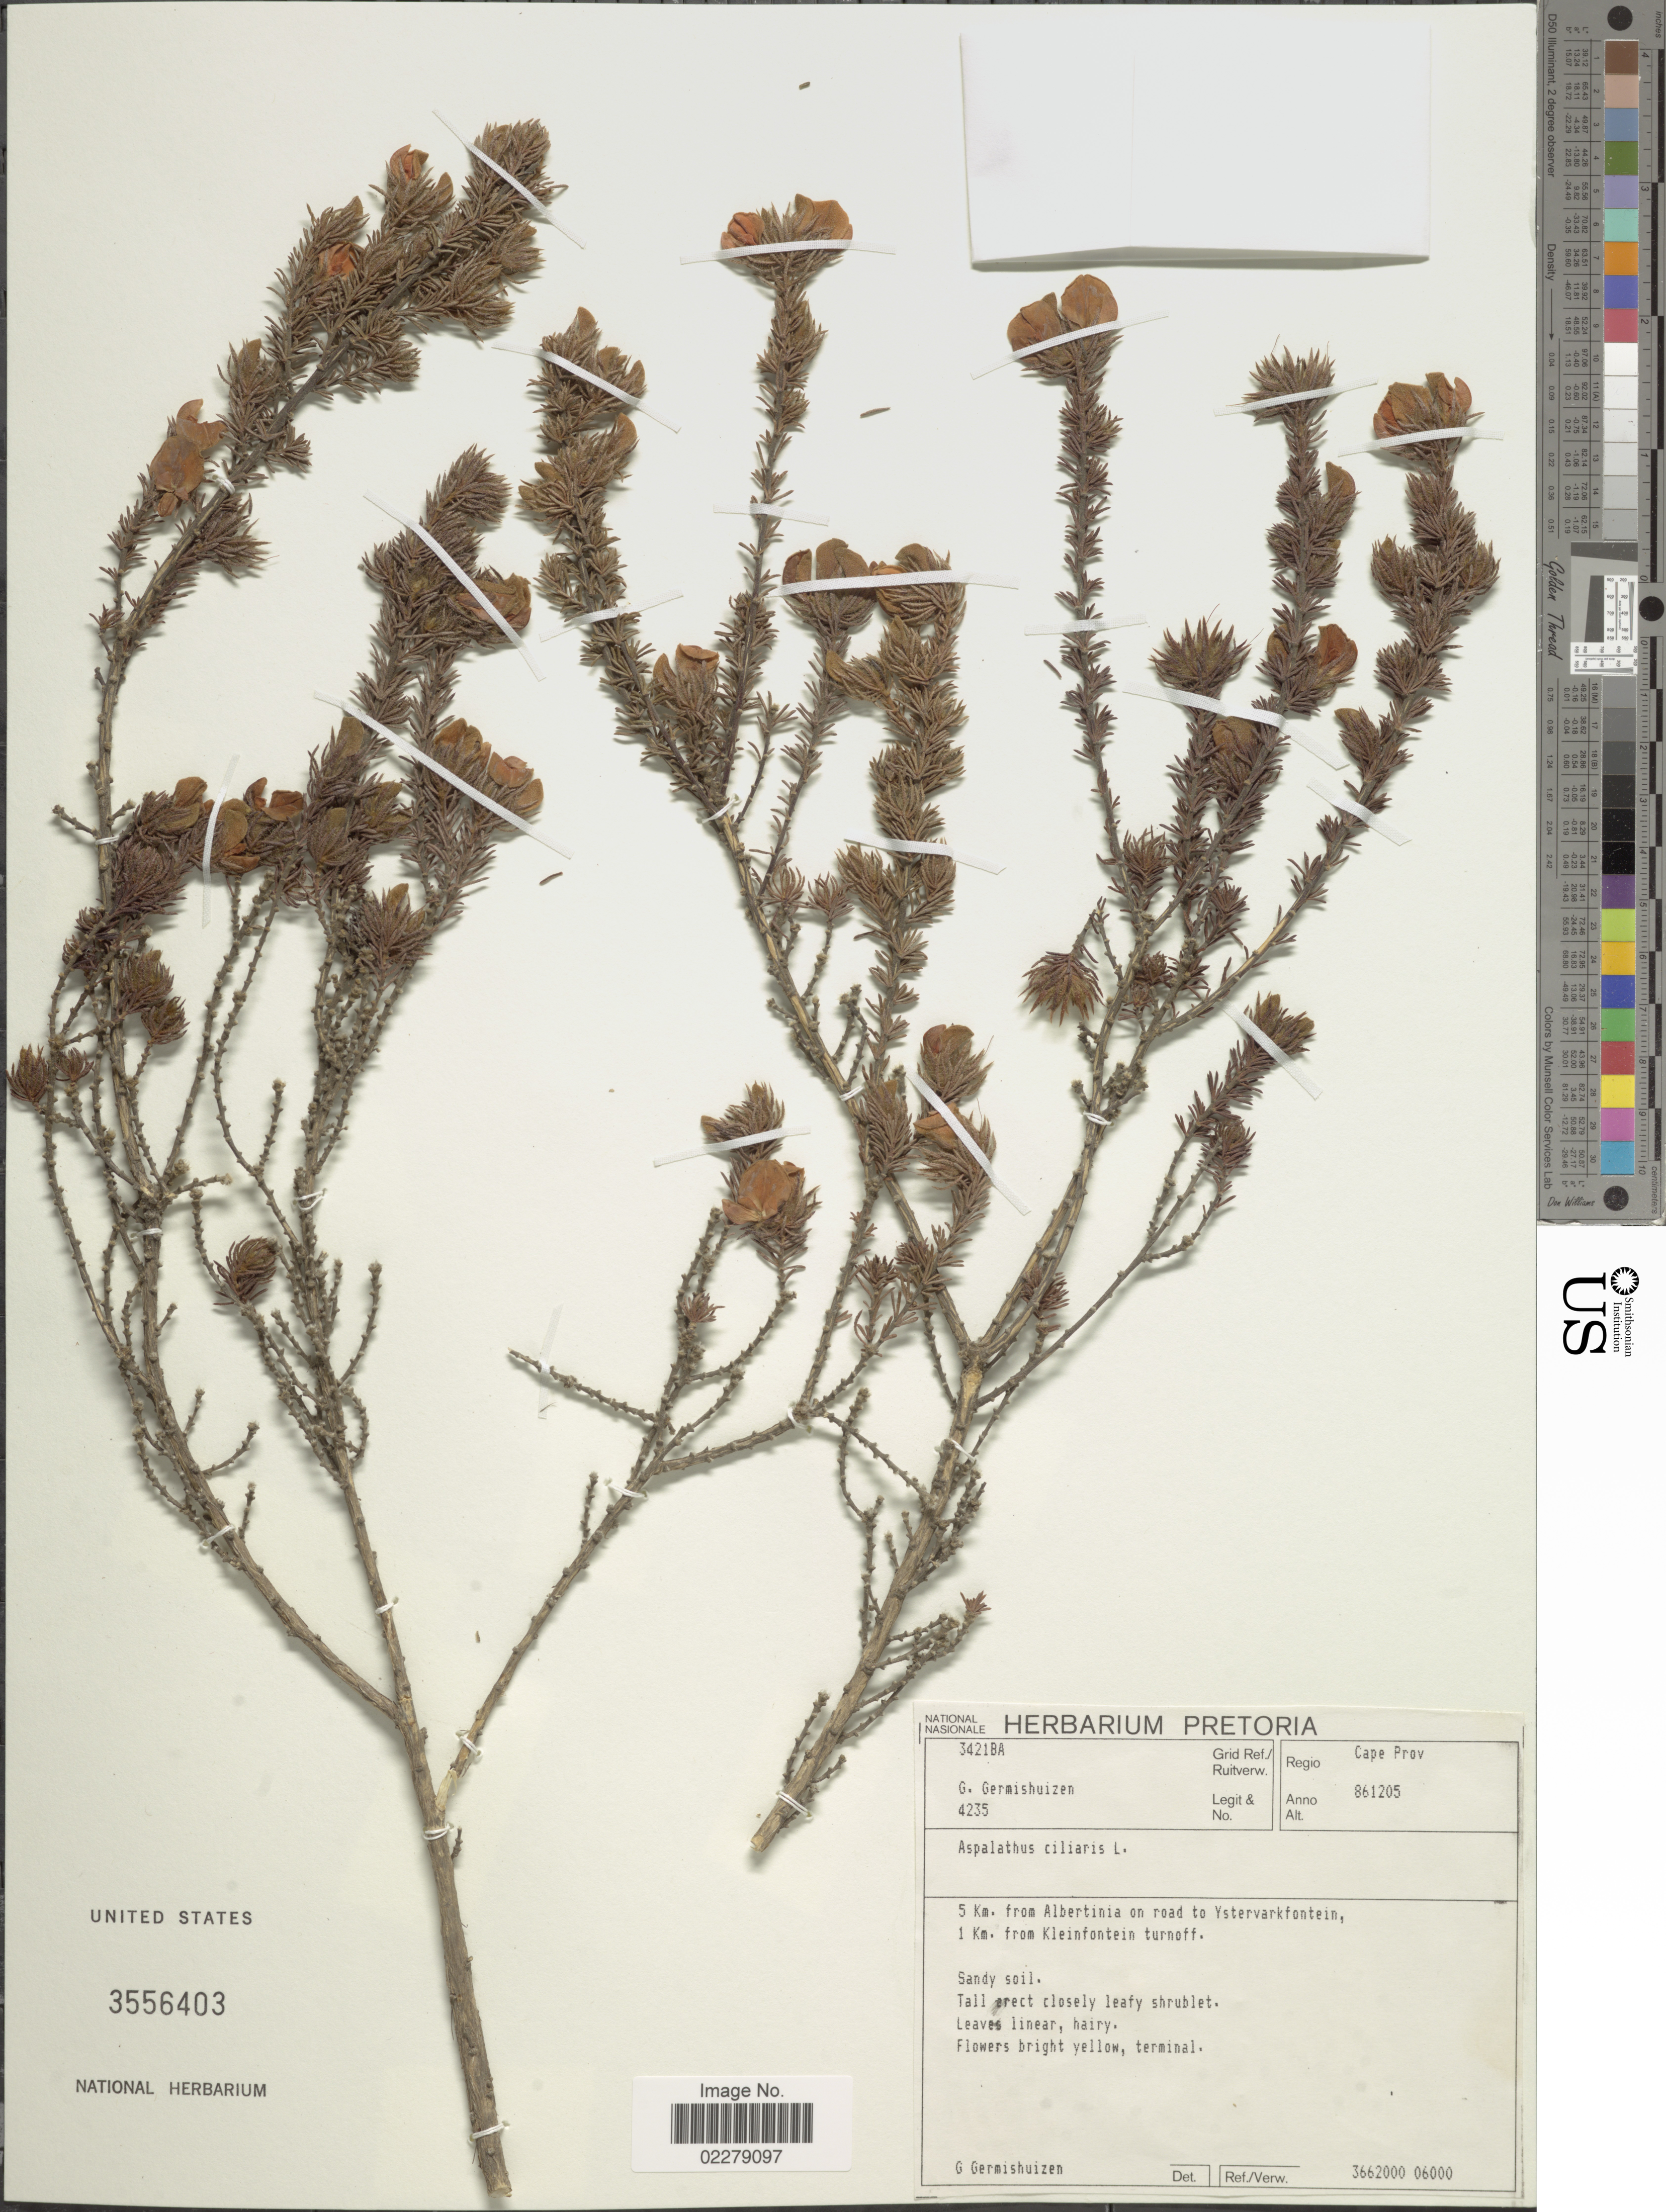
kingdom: Plantae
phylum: Tracheophyta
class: Magnoliopsida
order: Fabales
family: Fabaceae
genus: Aspalathus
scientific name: Aspalathus ciliaris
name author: L.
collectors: G. Germishuizen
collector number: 4235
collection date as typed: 861205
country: South Africa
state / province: Western Cape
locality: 5 km. from Albertinia on road to Ystervarkfontein, 1 km from Kleinfontein turnoff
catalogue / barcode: US 3556403